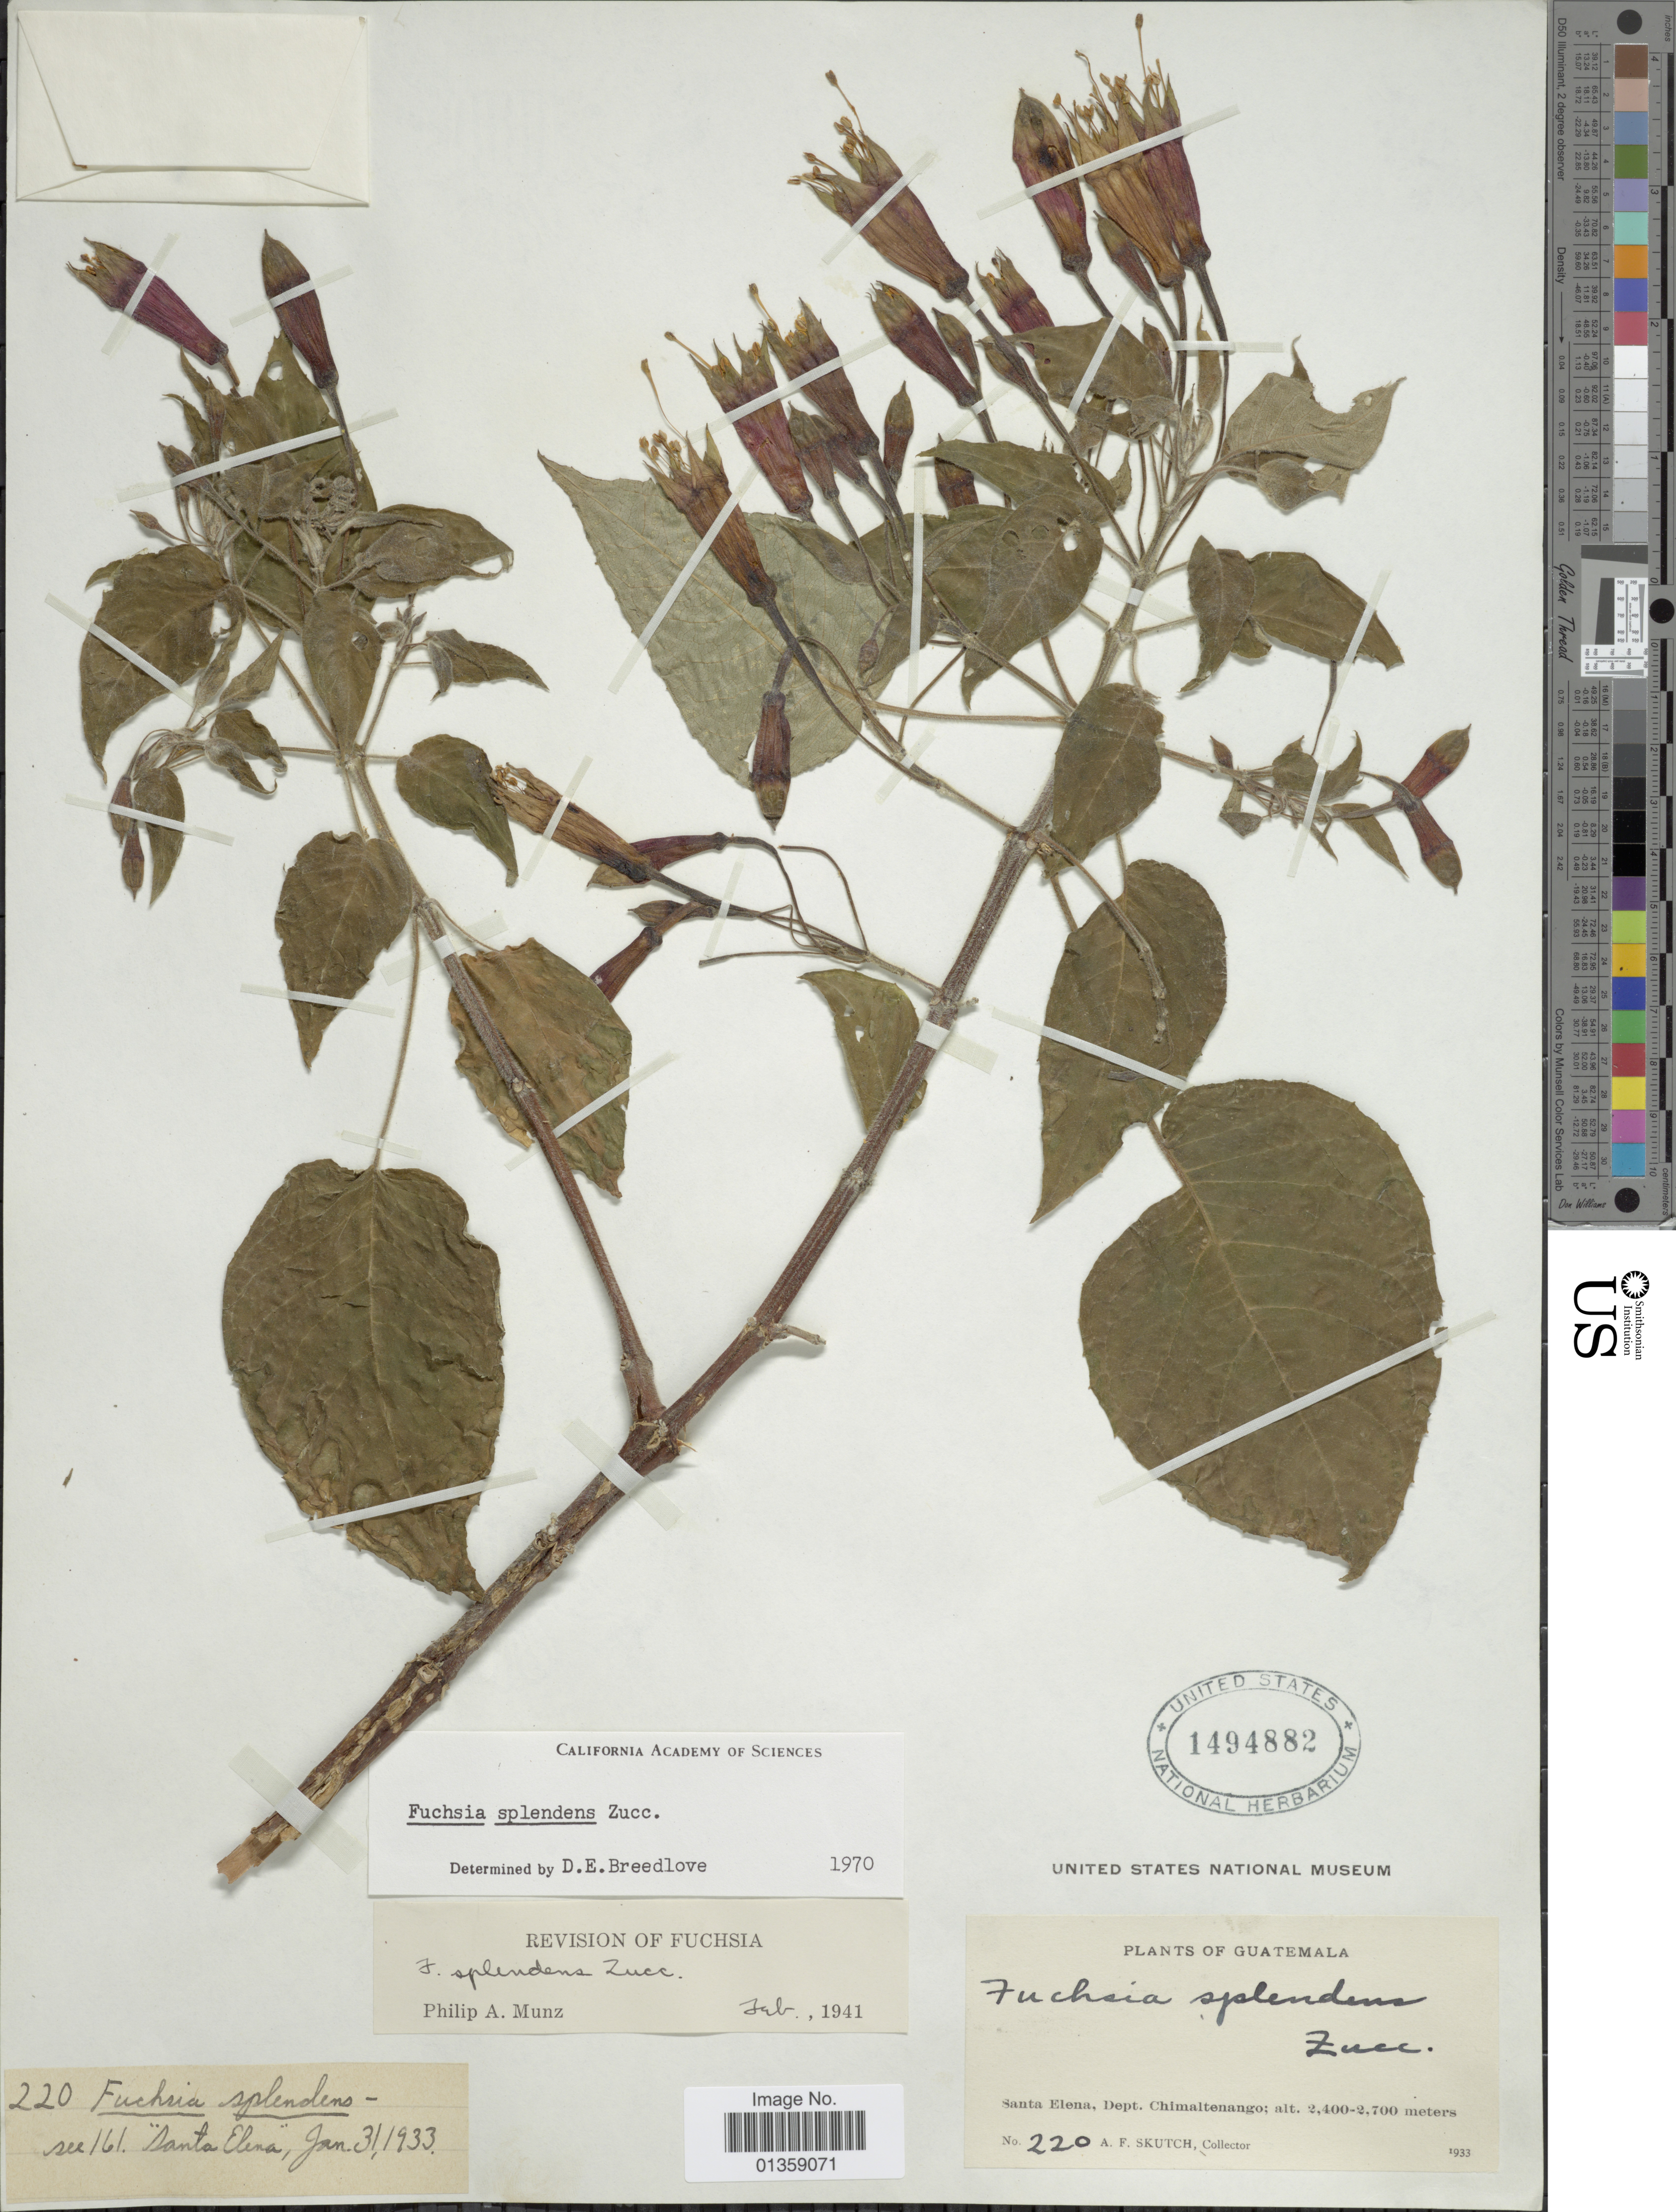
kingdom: Plantae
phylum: Tracheophyta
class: Magnoliopsida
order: Myrtales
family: Onagraceae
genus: Fuchsia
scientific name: Fuchsia splendens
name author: Zucc.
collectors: A. F. Skutch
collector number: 220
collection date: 1933-01-31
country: Guatemala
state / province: Chimaltenango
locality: Santa Elena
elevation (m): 2400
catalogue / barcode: US 1494882